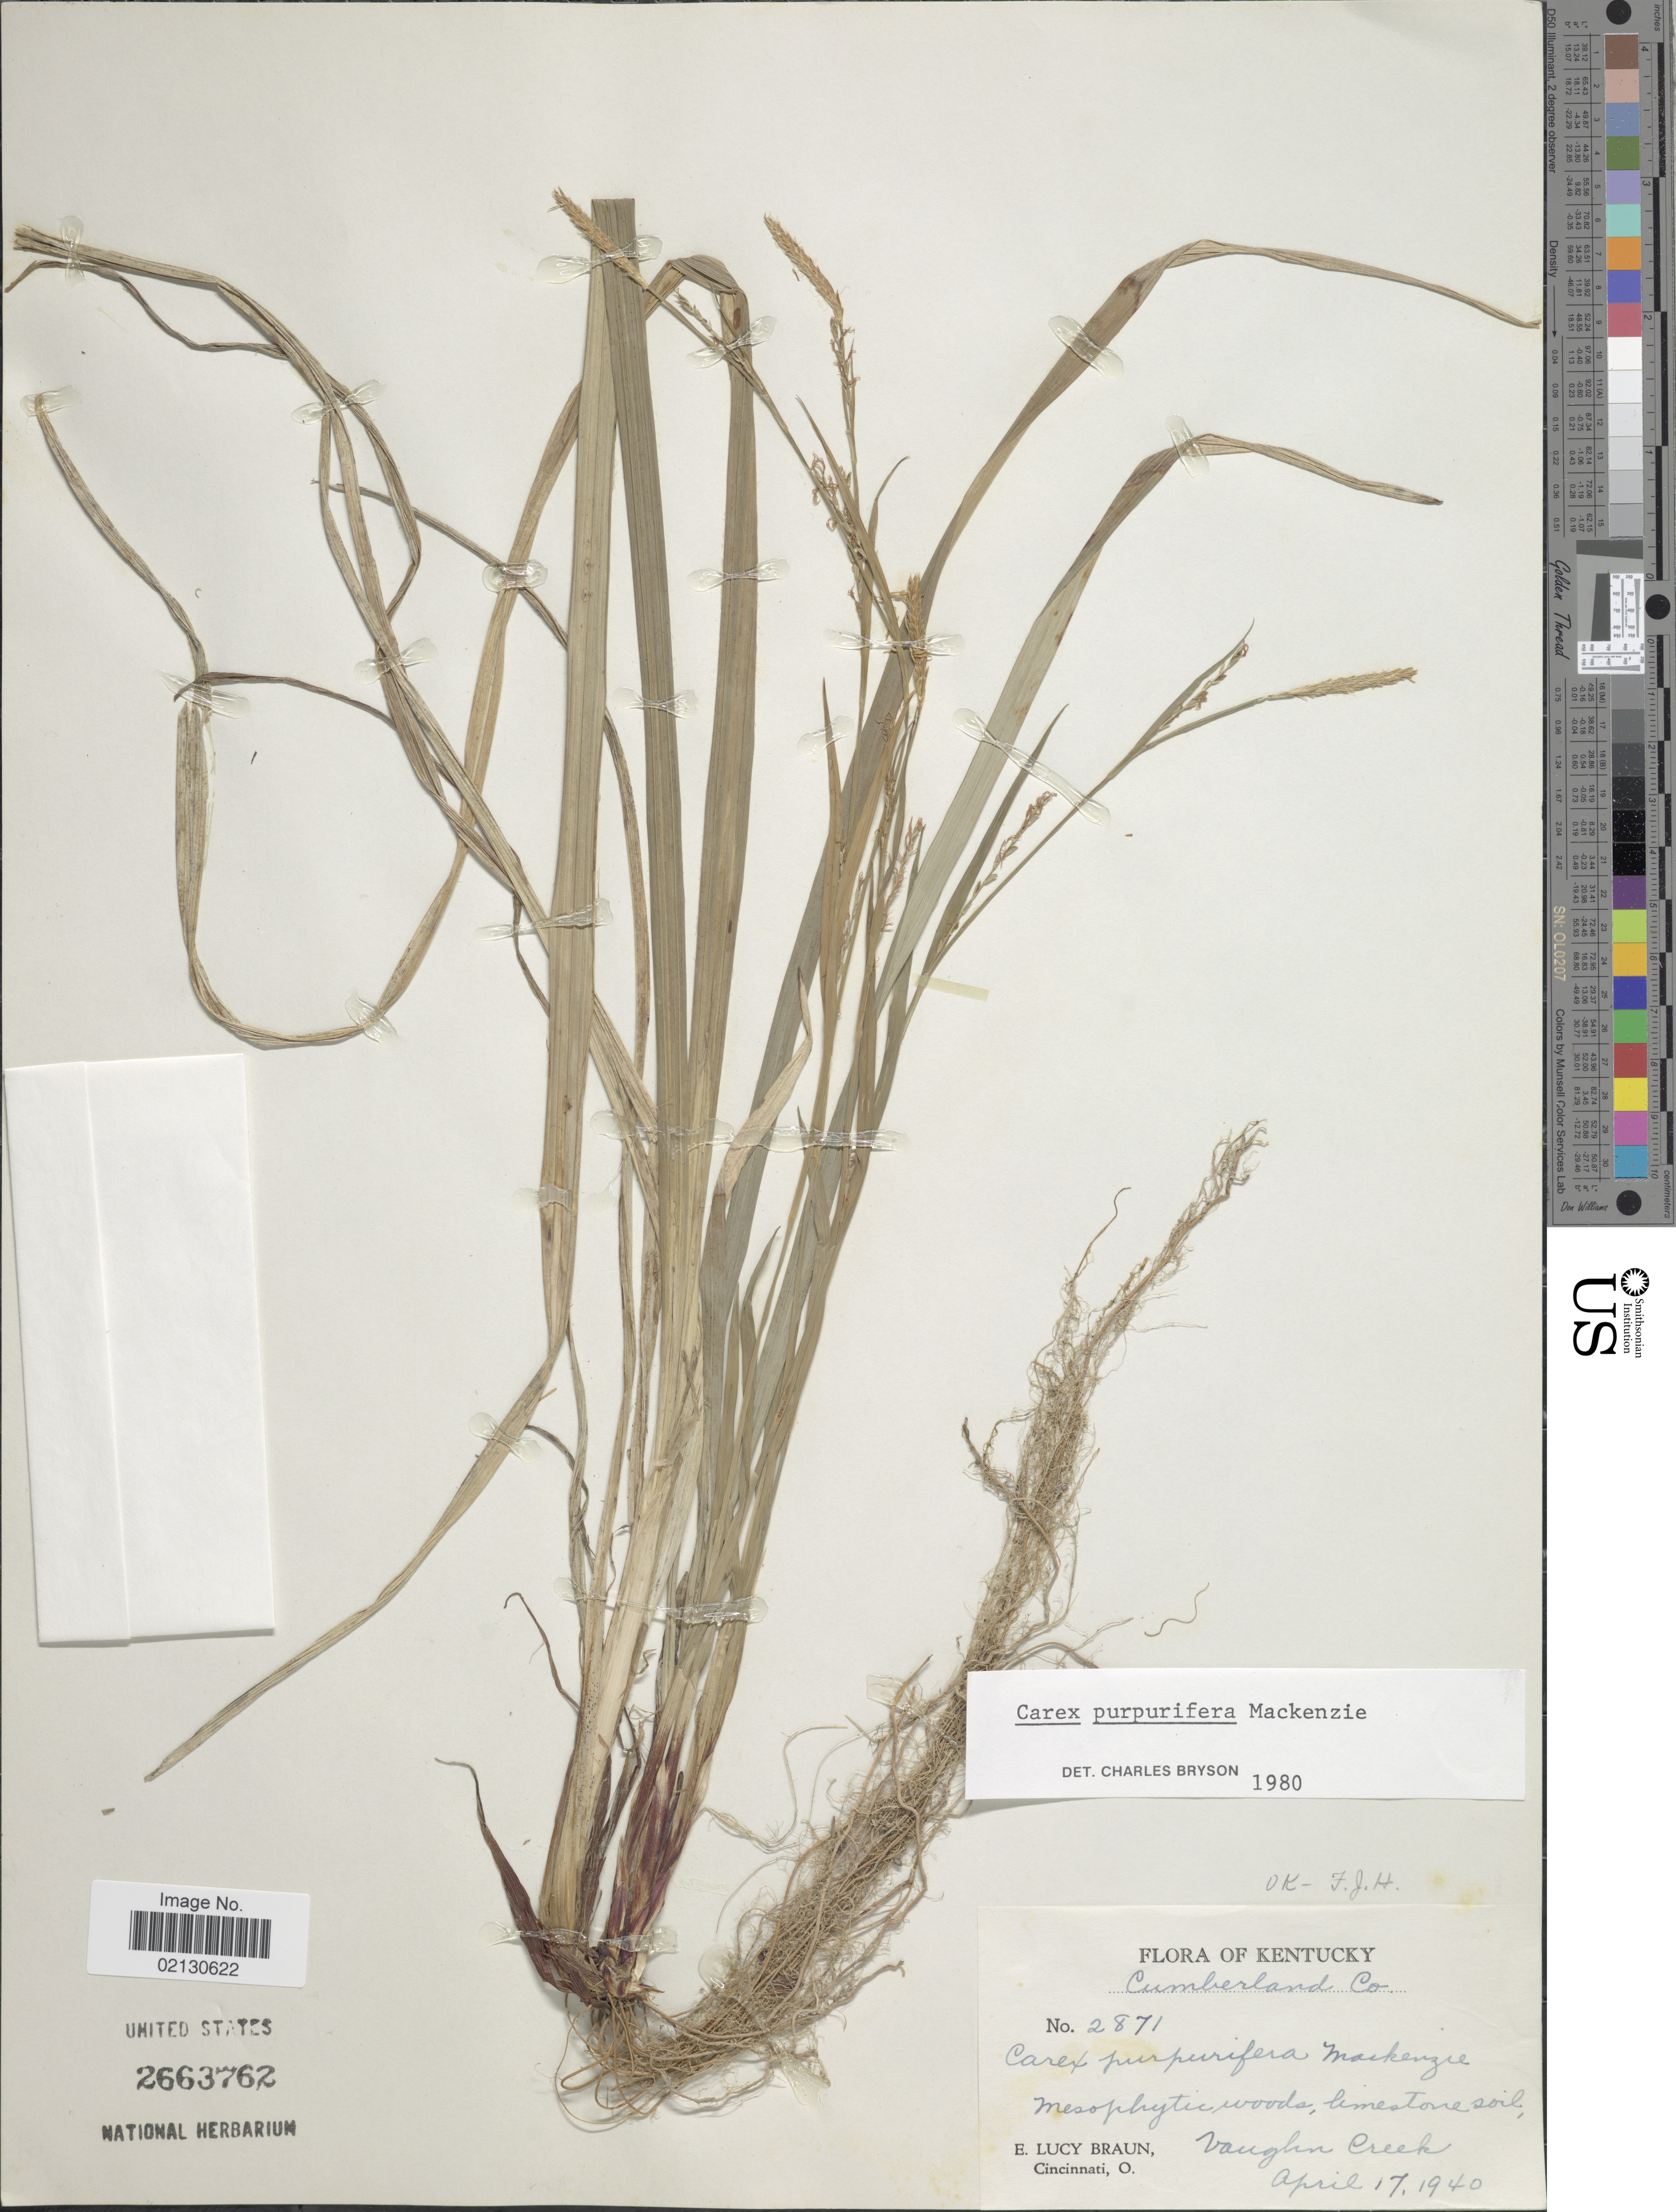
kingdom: Plantae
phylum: Tracheophyta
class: Liliopsida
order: Poales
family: Cyperaceae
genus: Carex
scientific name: Carex purpurifera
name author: Mack.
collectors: E. L. Braun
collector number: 2871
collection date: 1940-04-17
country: United States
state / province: Kentucky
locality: Vaughn Creek. Cumberland Co.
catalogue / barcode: US 2663762